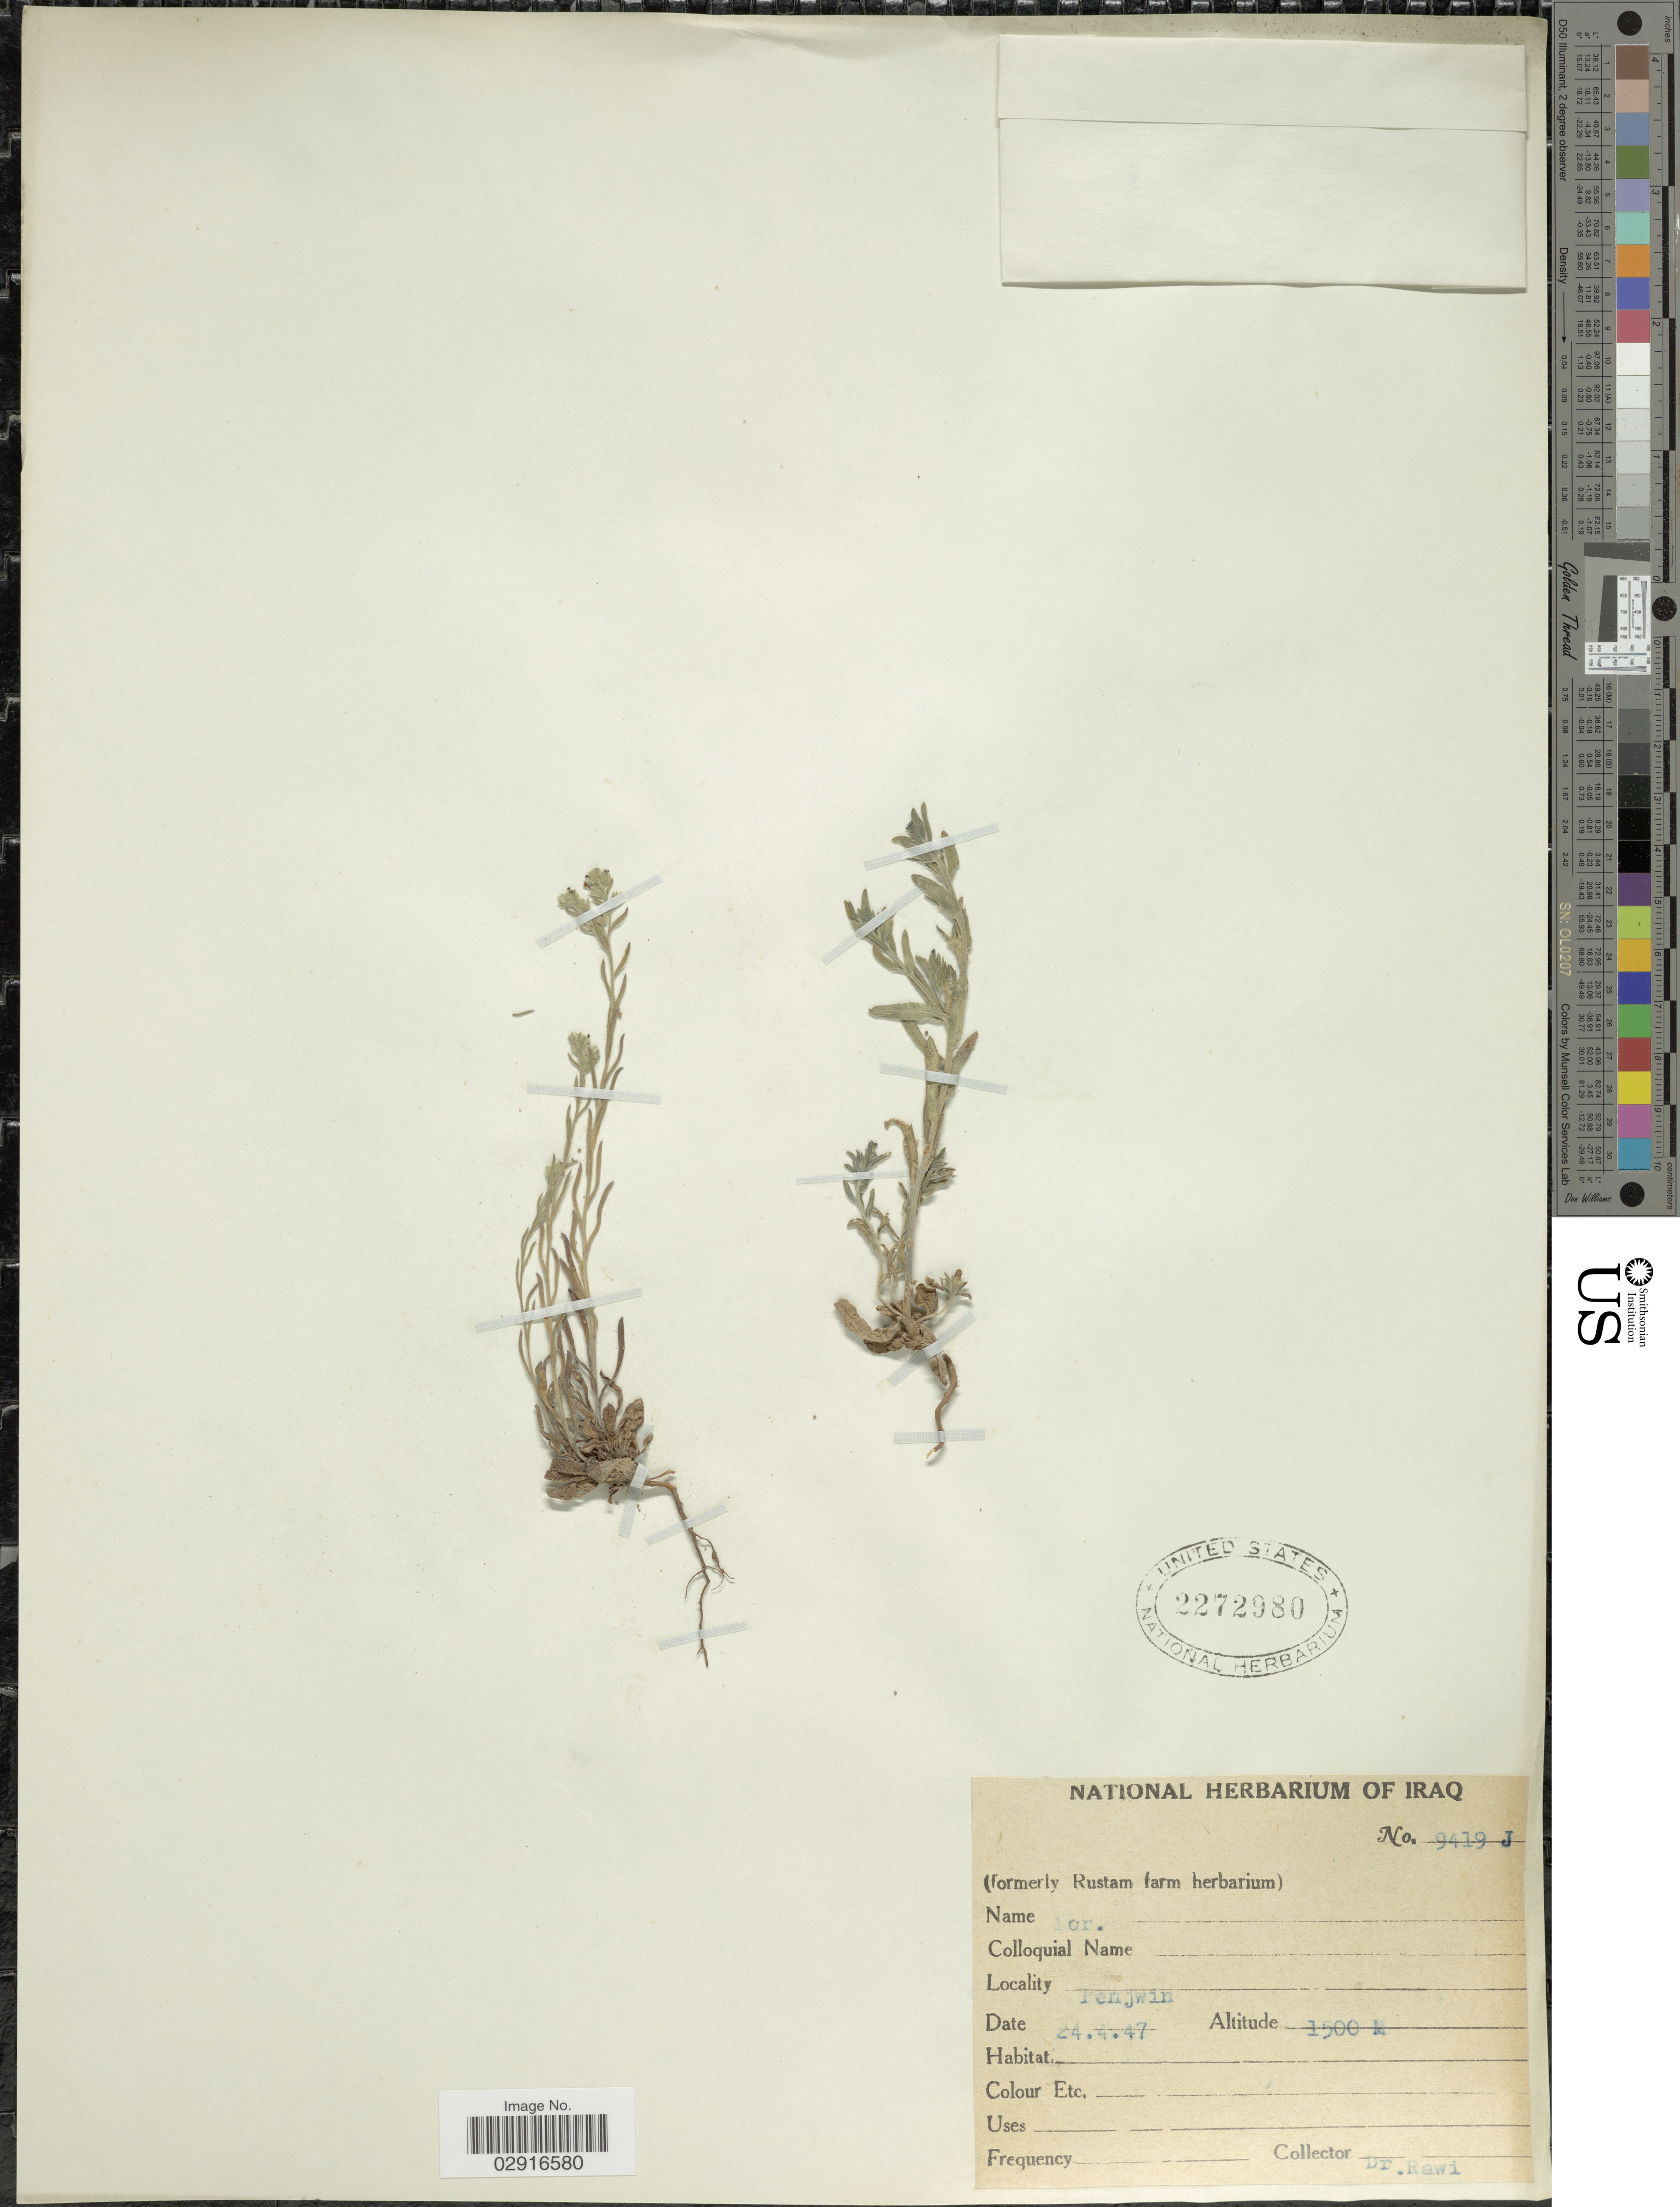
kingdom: Plantae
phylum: Tracheophyta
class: Magnoliopsida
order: Boraginales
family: Boraginaceae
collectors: -. Rawi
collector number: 9419J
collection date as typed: Transcribed d/m/y: 24/4/47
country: Iraq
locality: Penjwin.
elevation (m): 1500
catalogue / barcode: US 2272980